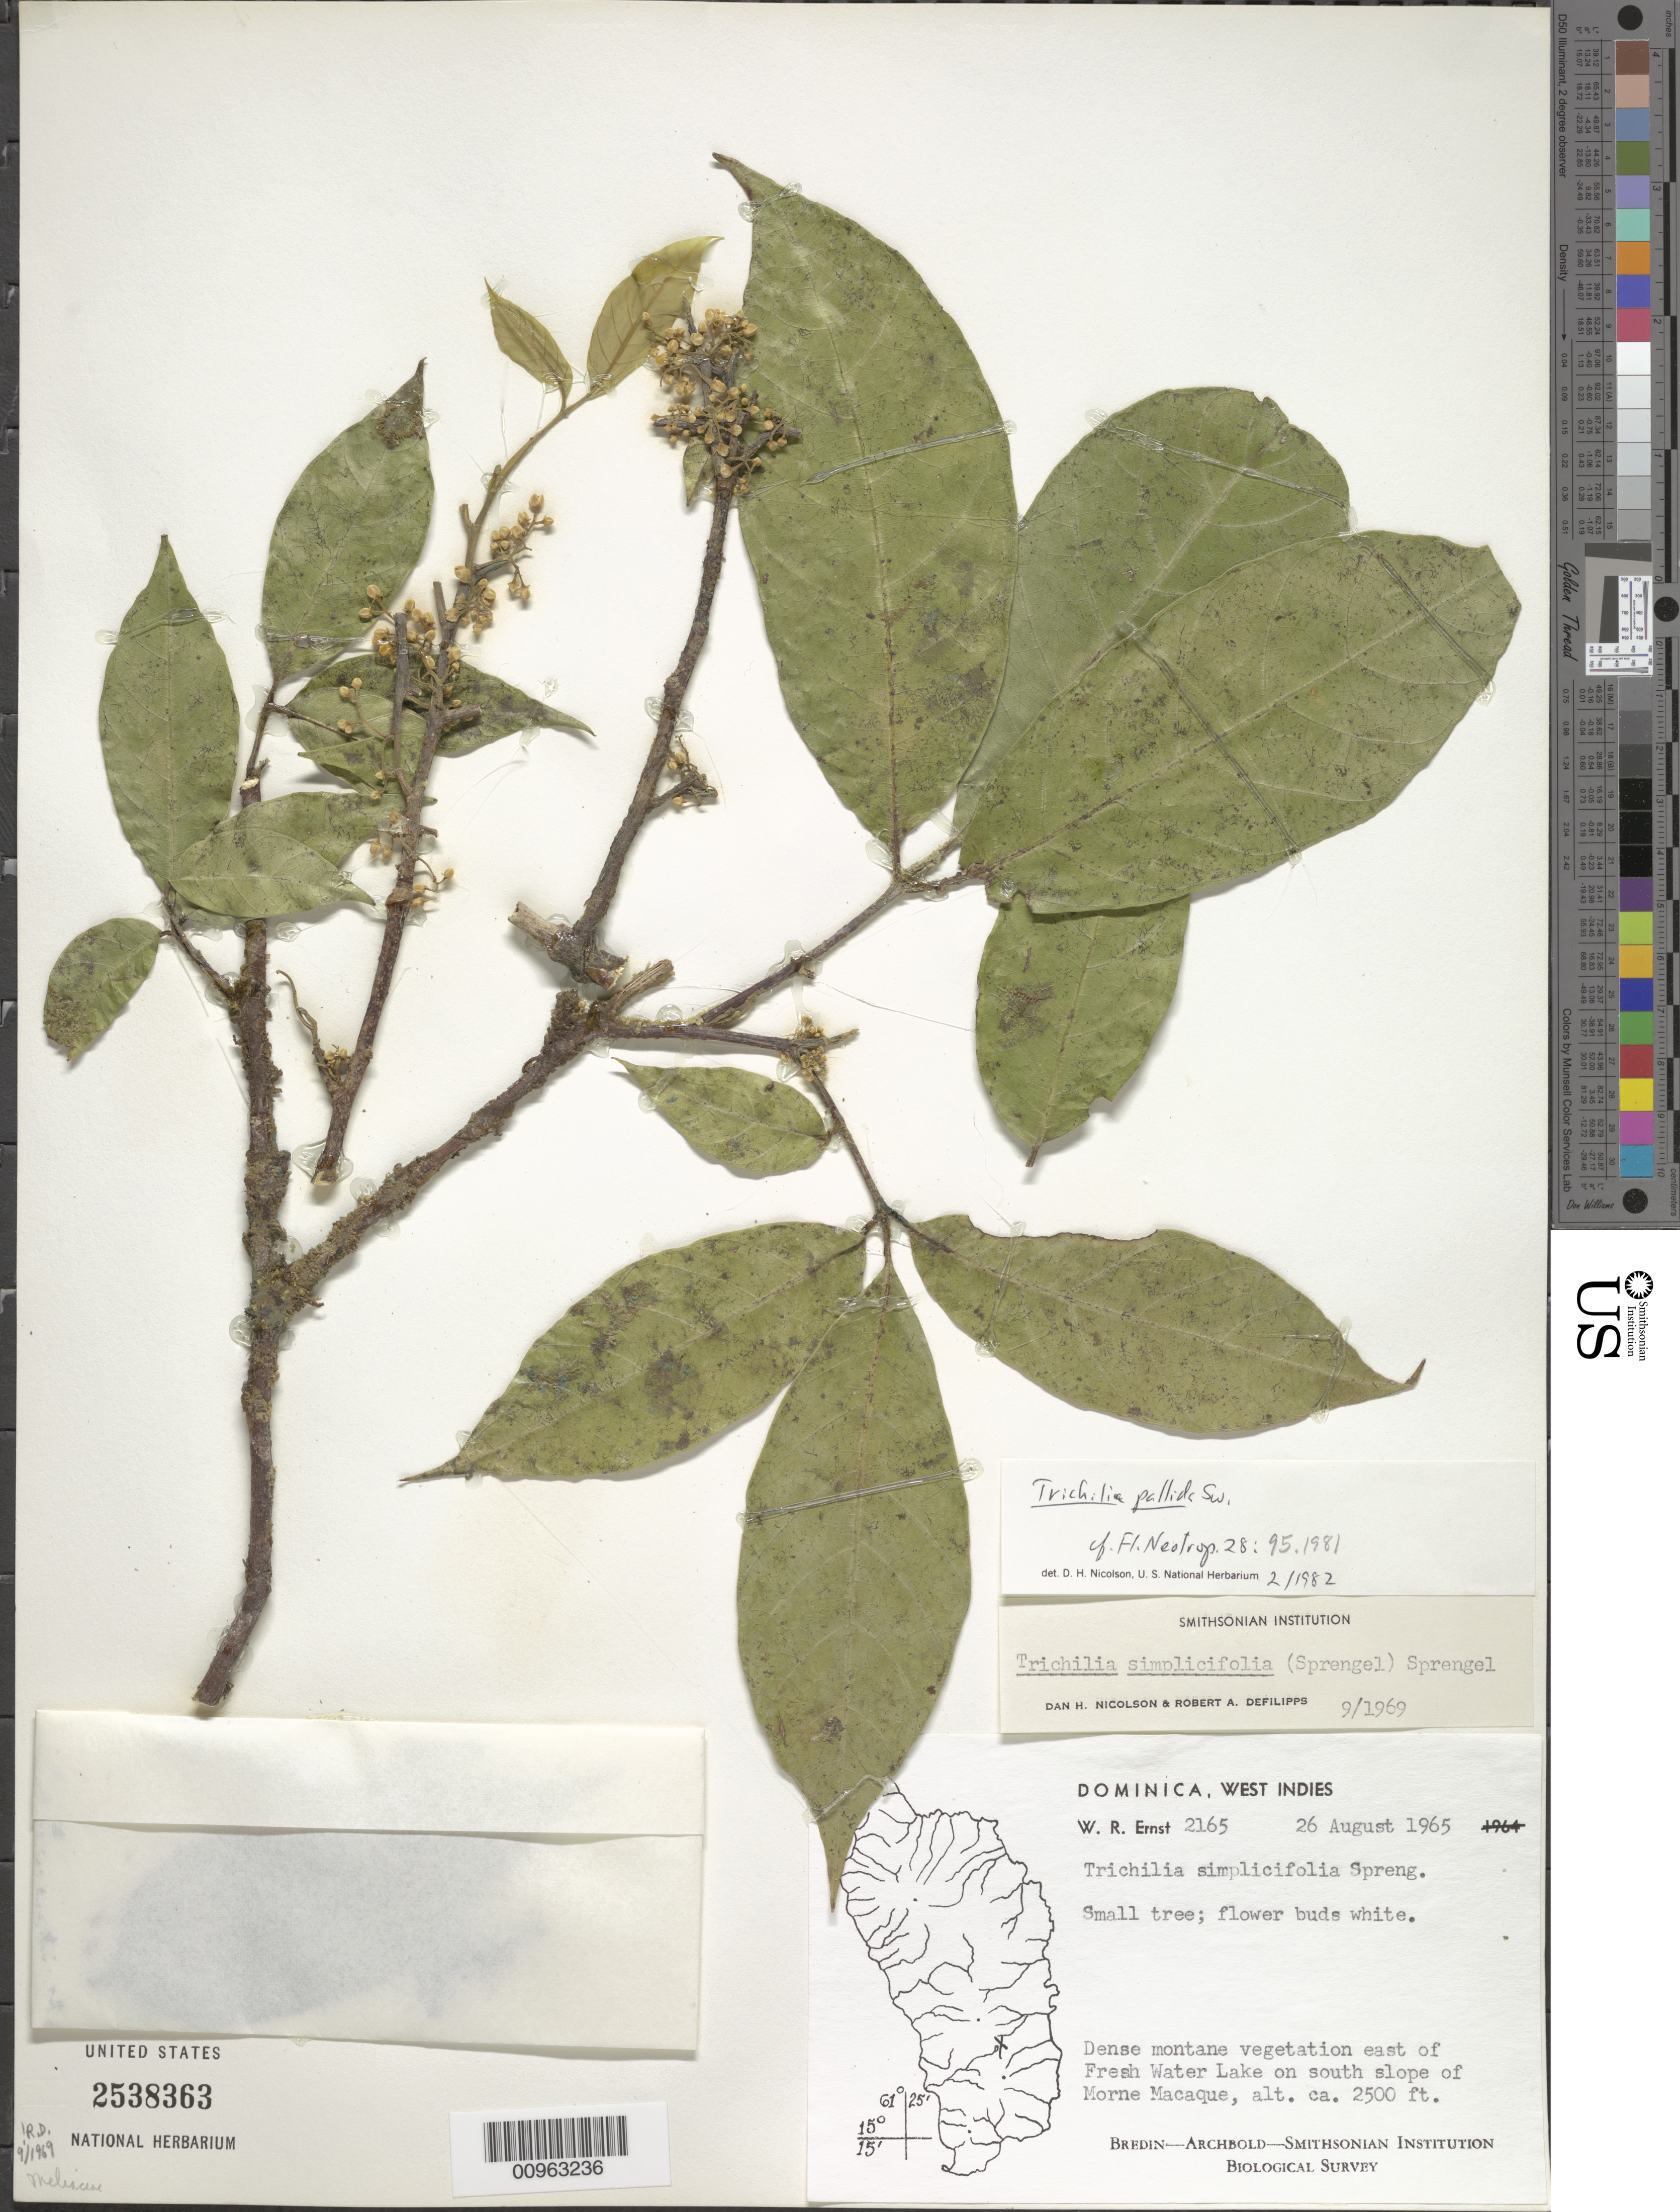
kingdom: Plantae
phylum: Tracheophyta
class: Magnoliopsida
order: Sapindales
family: Meliaceae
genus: Trichilia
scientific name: Trichilia pallida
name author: Sw.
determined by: Nicolson, Dan H.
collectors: W. R. Ernst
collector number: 2165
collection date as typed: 26 Aug 1965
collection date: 1965-08-26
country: Dominica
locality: East of Fresh Water Lake on south slope of Morne Macaque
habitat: Dense montane vegetation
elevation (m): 762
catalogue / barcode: US 2538363